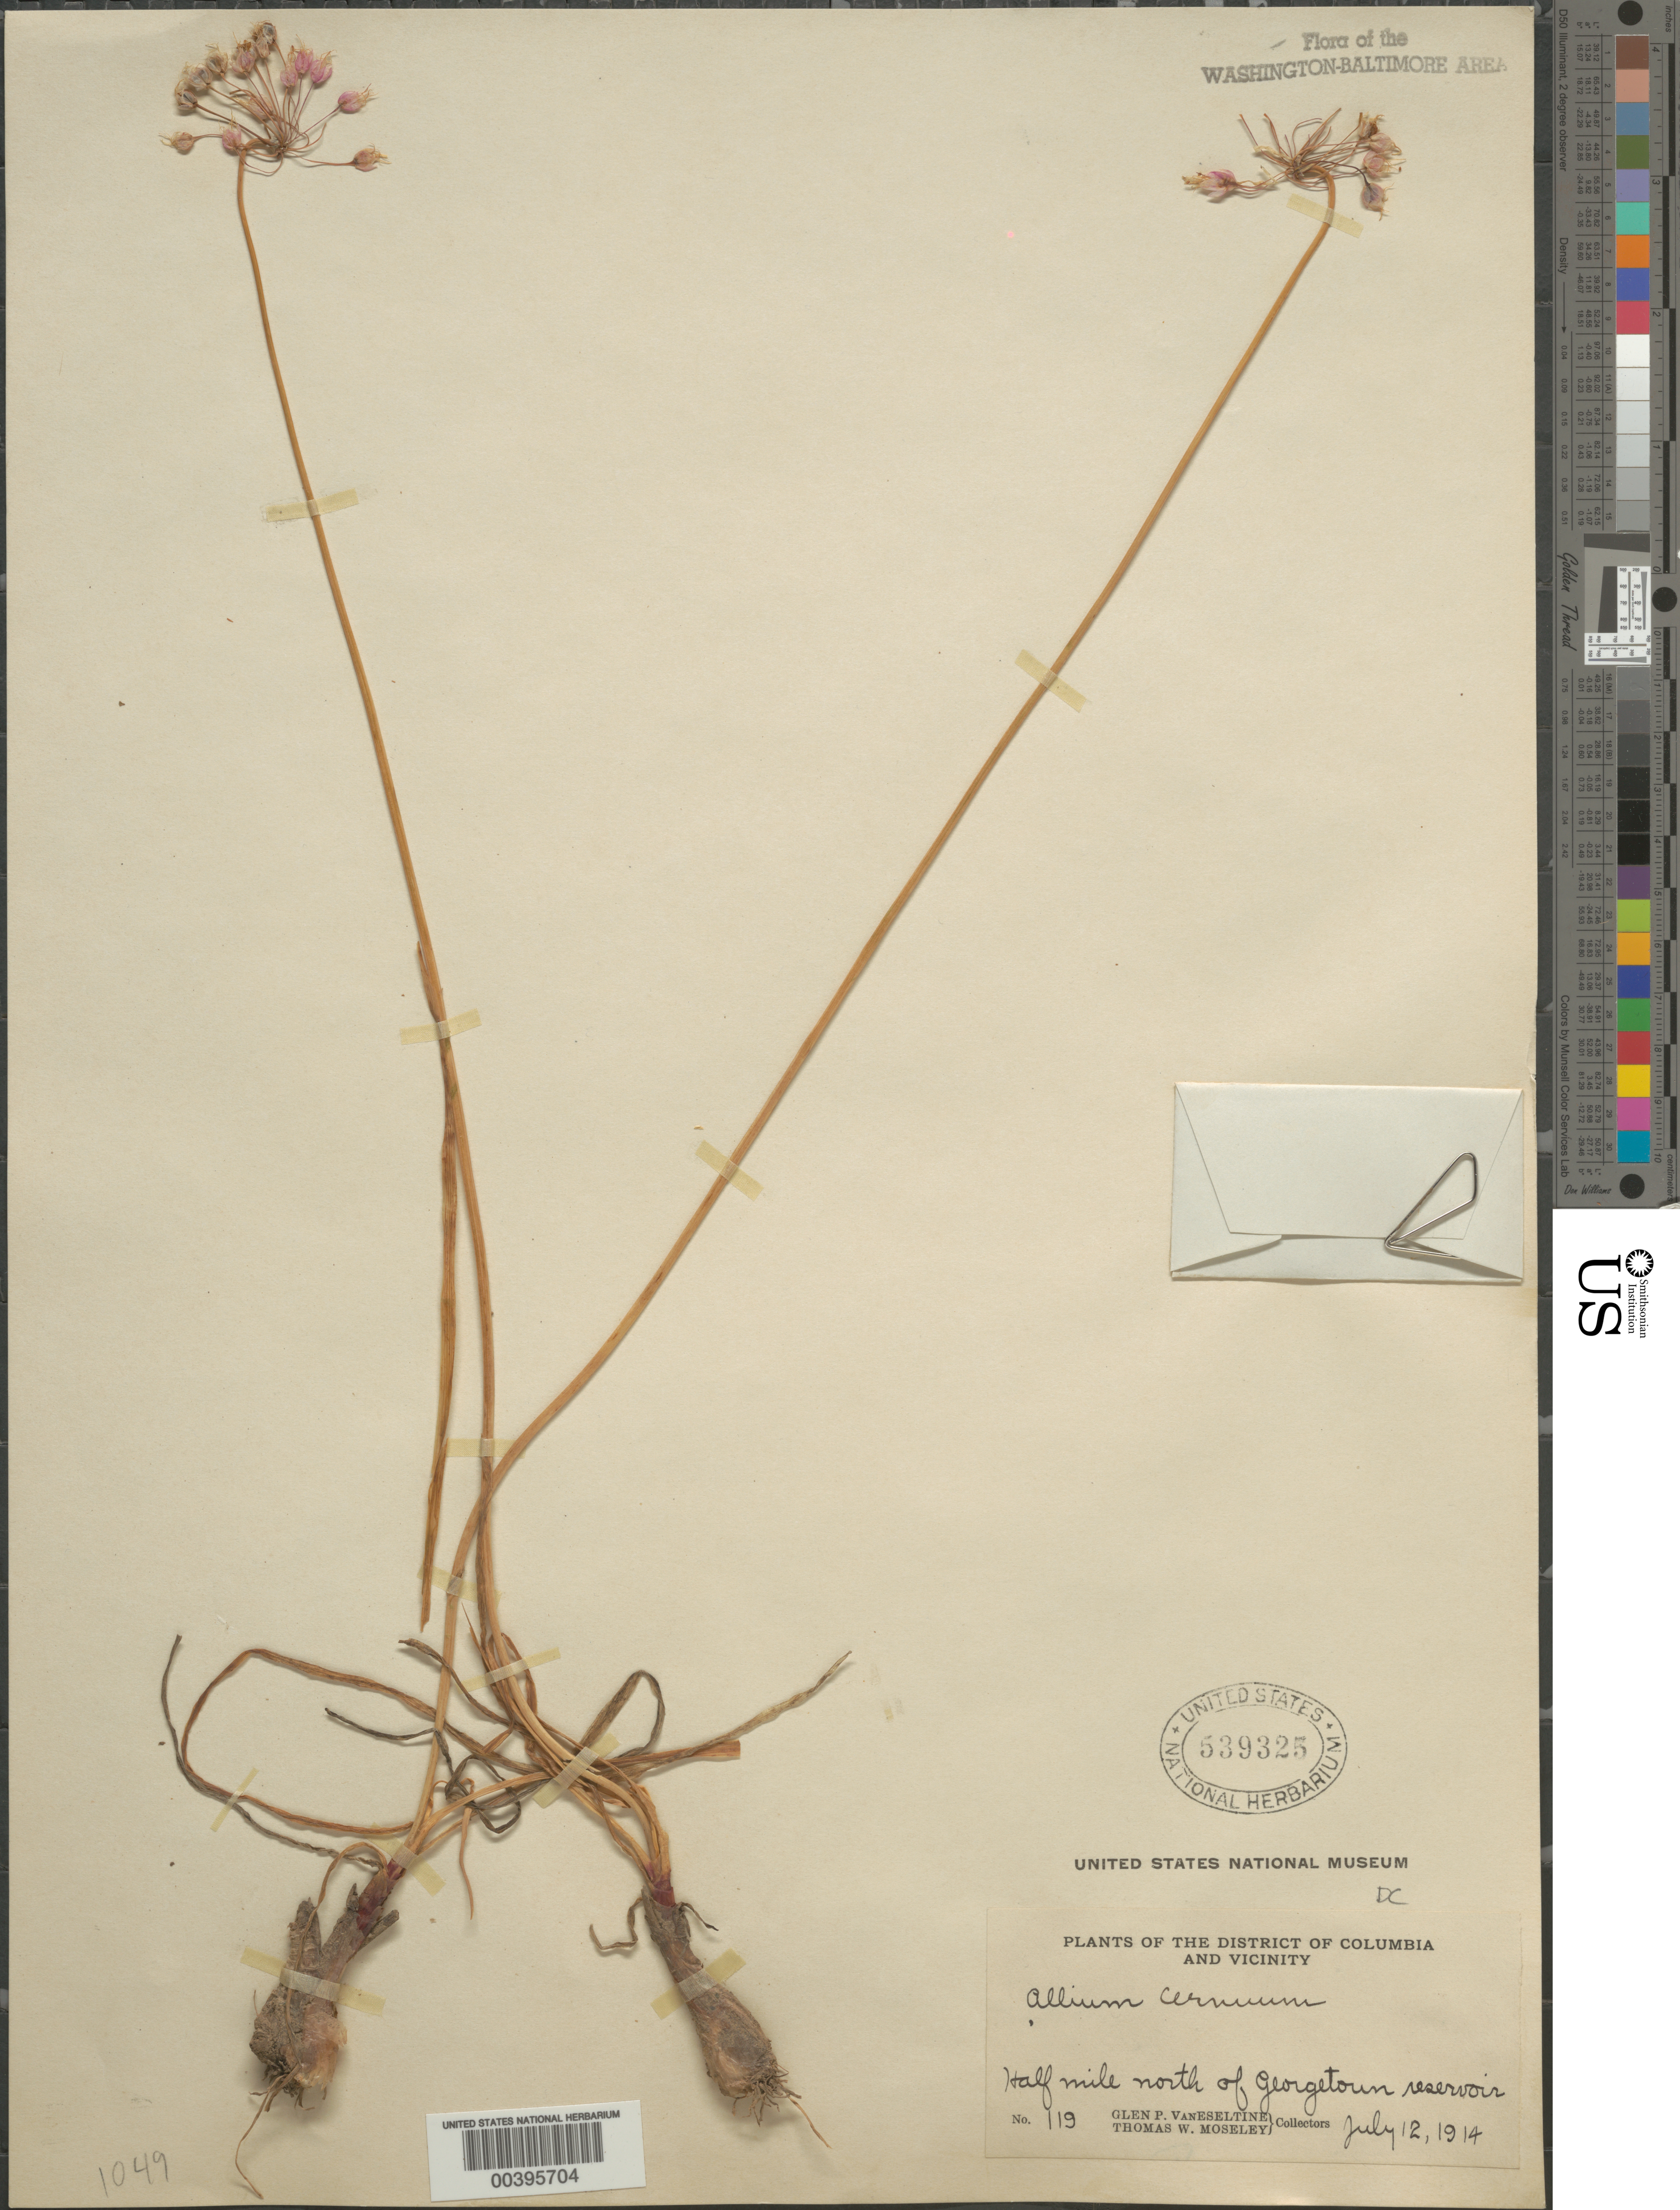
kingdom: Plantae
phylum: Tracheophyta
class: Liliopsida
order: Asparagales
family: Amaryllidaceae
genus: Allium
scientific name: Allium cernuum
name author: Roth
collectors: G. P. Van Eseltine & T. Moseley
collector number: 119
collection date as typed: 12 Jul 1914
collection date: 1914-07-12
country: United States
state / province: District of Columbia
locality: Half Mile north of Georgetown Reservoir Rock Creek Park and vicinity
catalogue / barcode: US 539325